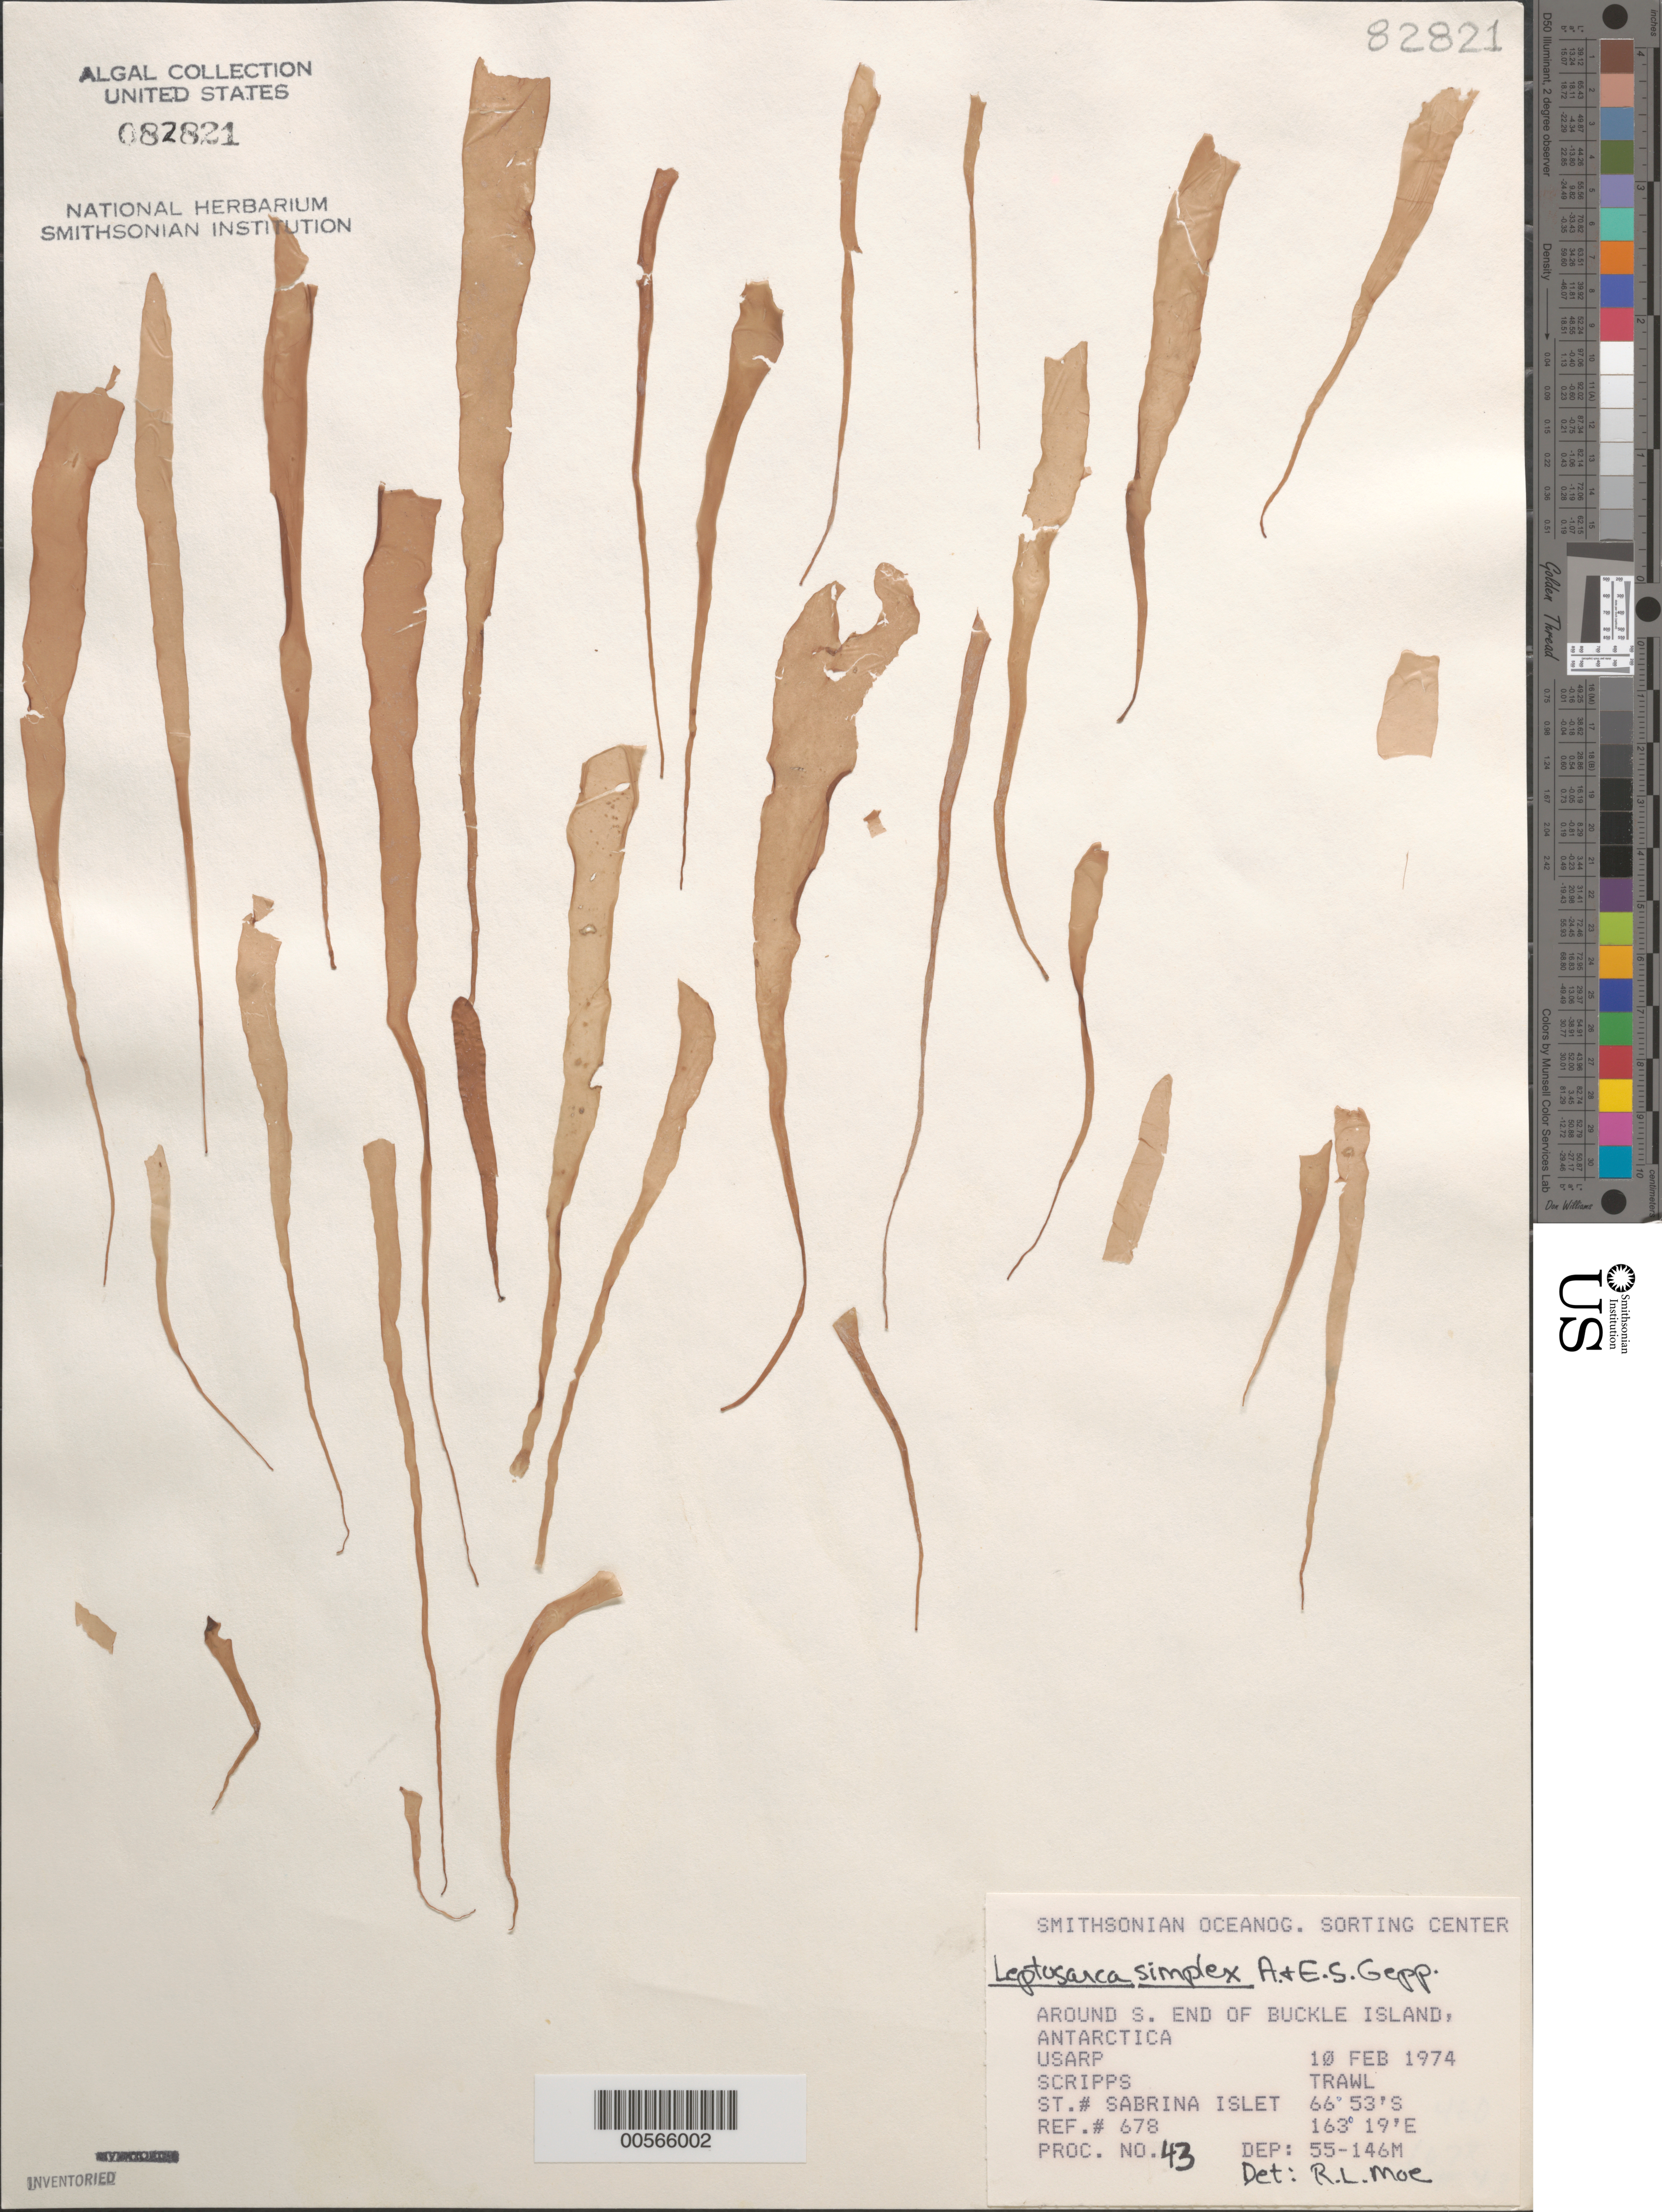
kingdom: Plantae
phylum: Rhodophyta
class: Florideophyceae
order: Palmariales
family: Palmariaceae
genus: Palmaria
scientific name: Palmaria decipiens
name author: (Reinsch) Ricker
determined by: Algae name updating Project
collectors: Scripps Institution of Oceanography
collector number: Station Sabrina Islet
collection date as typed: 10 Feb 1974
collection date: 1974-02-10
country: Antarctica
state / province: Victoria Land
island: Buckle Island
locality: South end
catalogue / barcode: US 82821